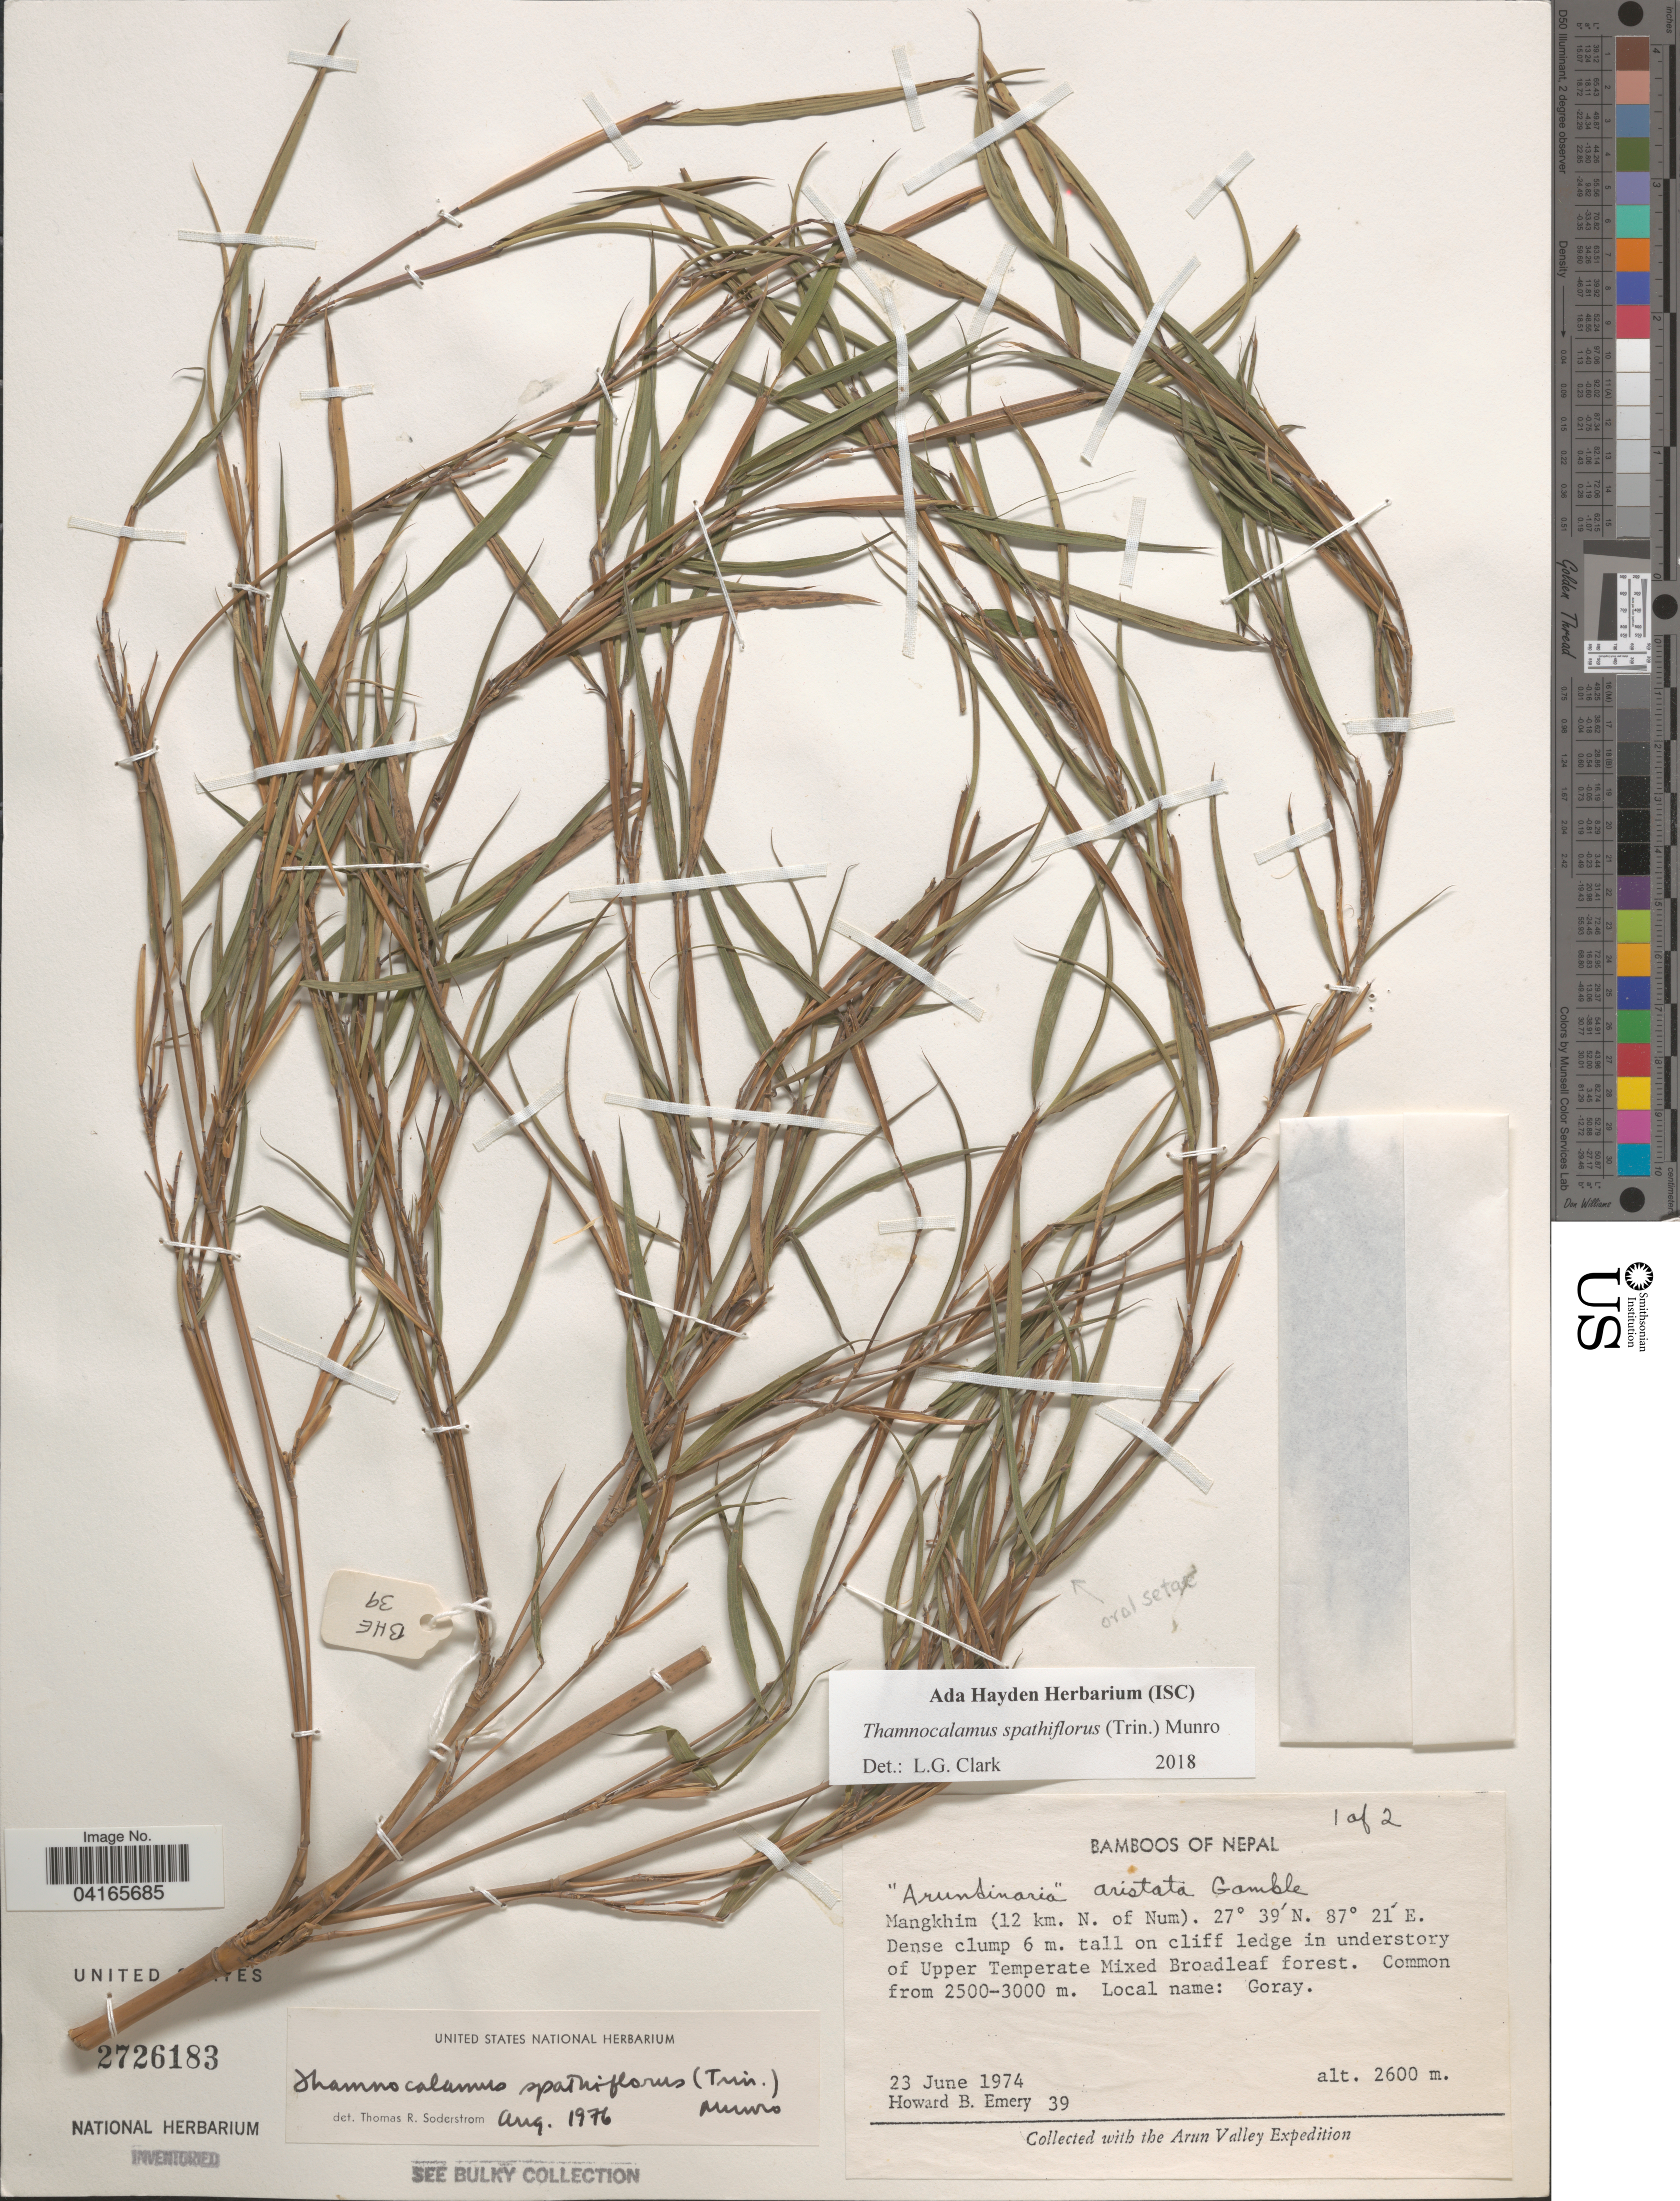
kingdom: Plantae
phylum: Tracheophyta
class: Liliopsida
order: Poales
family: Poaceae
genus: Thamnocalamus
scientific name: Thamnocalamus spathiflorus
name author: (Trin.) Munro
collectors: H. B. Emery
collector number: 39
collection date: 1974-06-23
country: Nepal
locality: Mangkhim (12 km. N. of Num). The Arun Valley Expedition.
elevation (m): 2600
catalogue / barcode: US 2726183